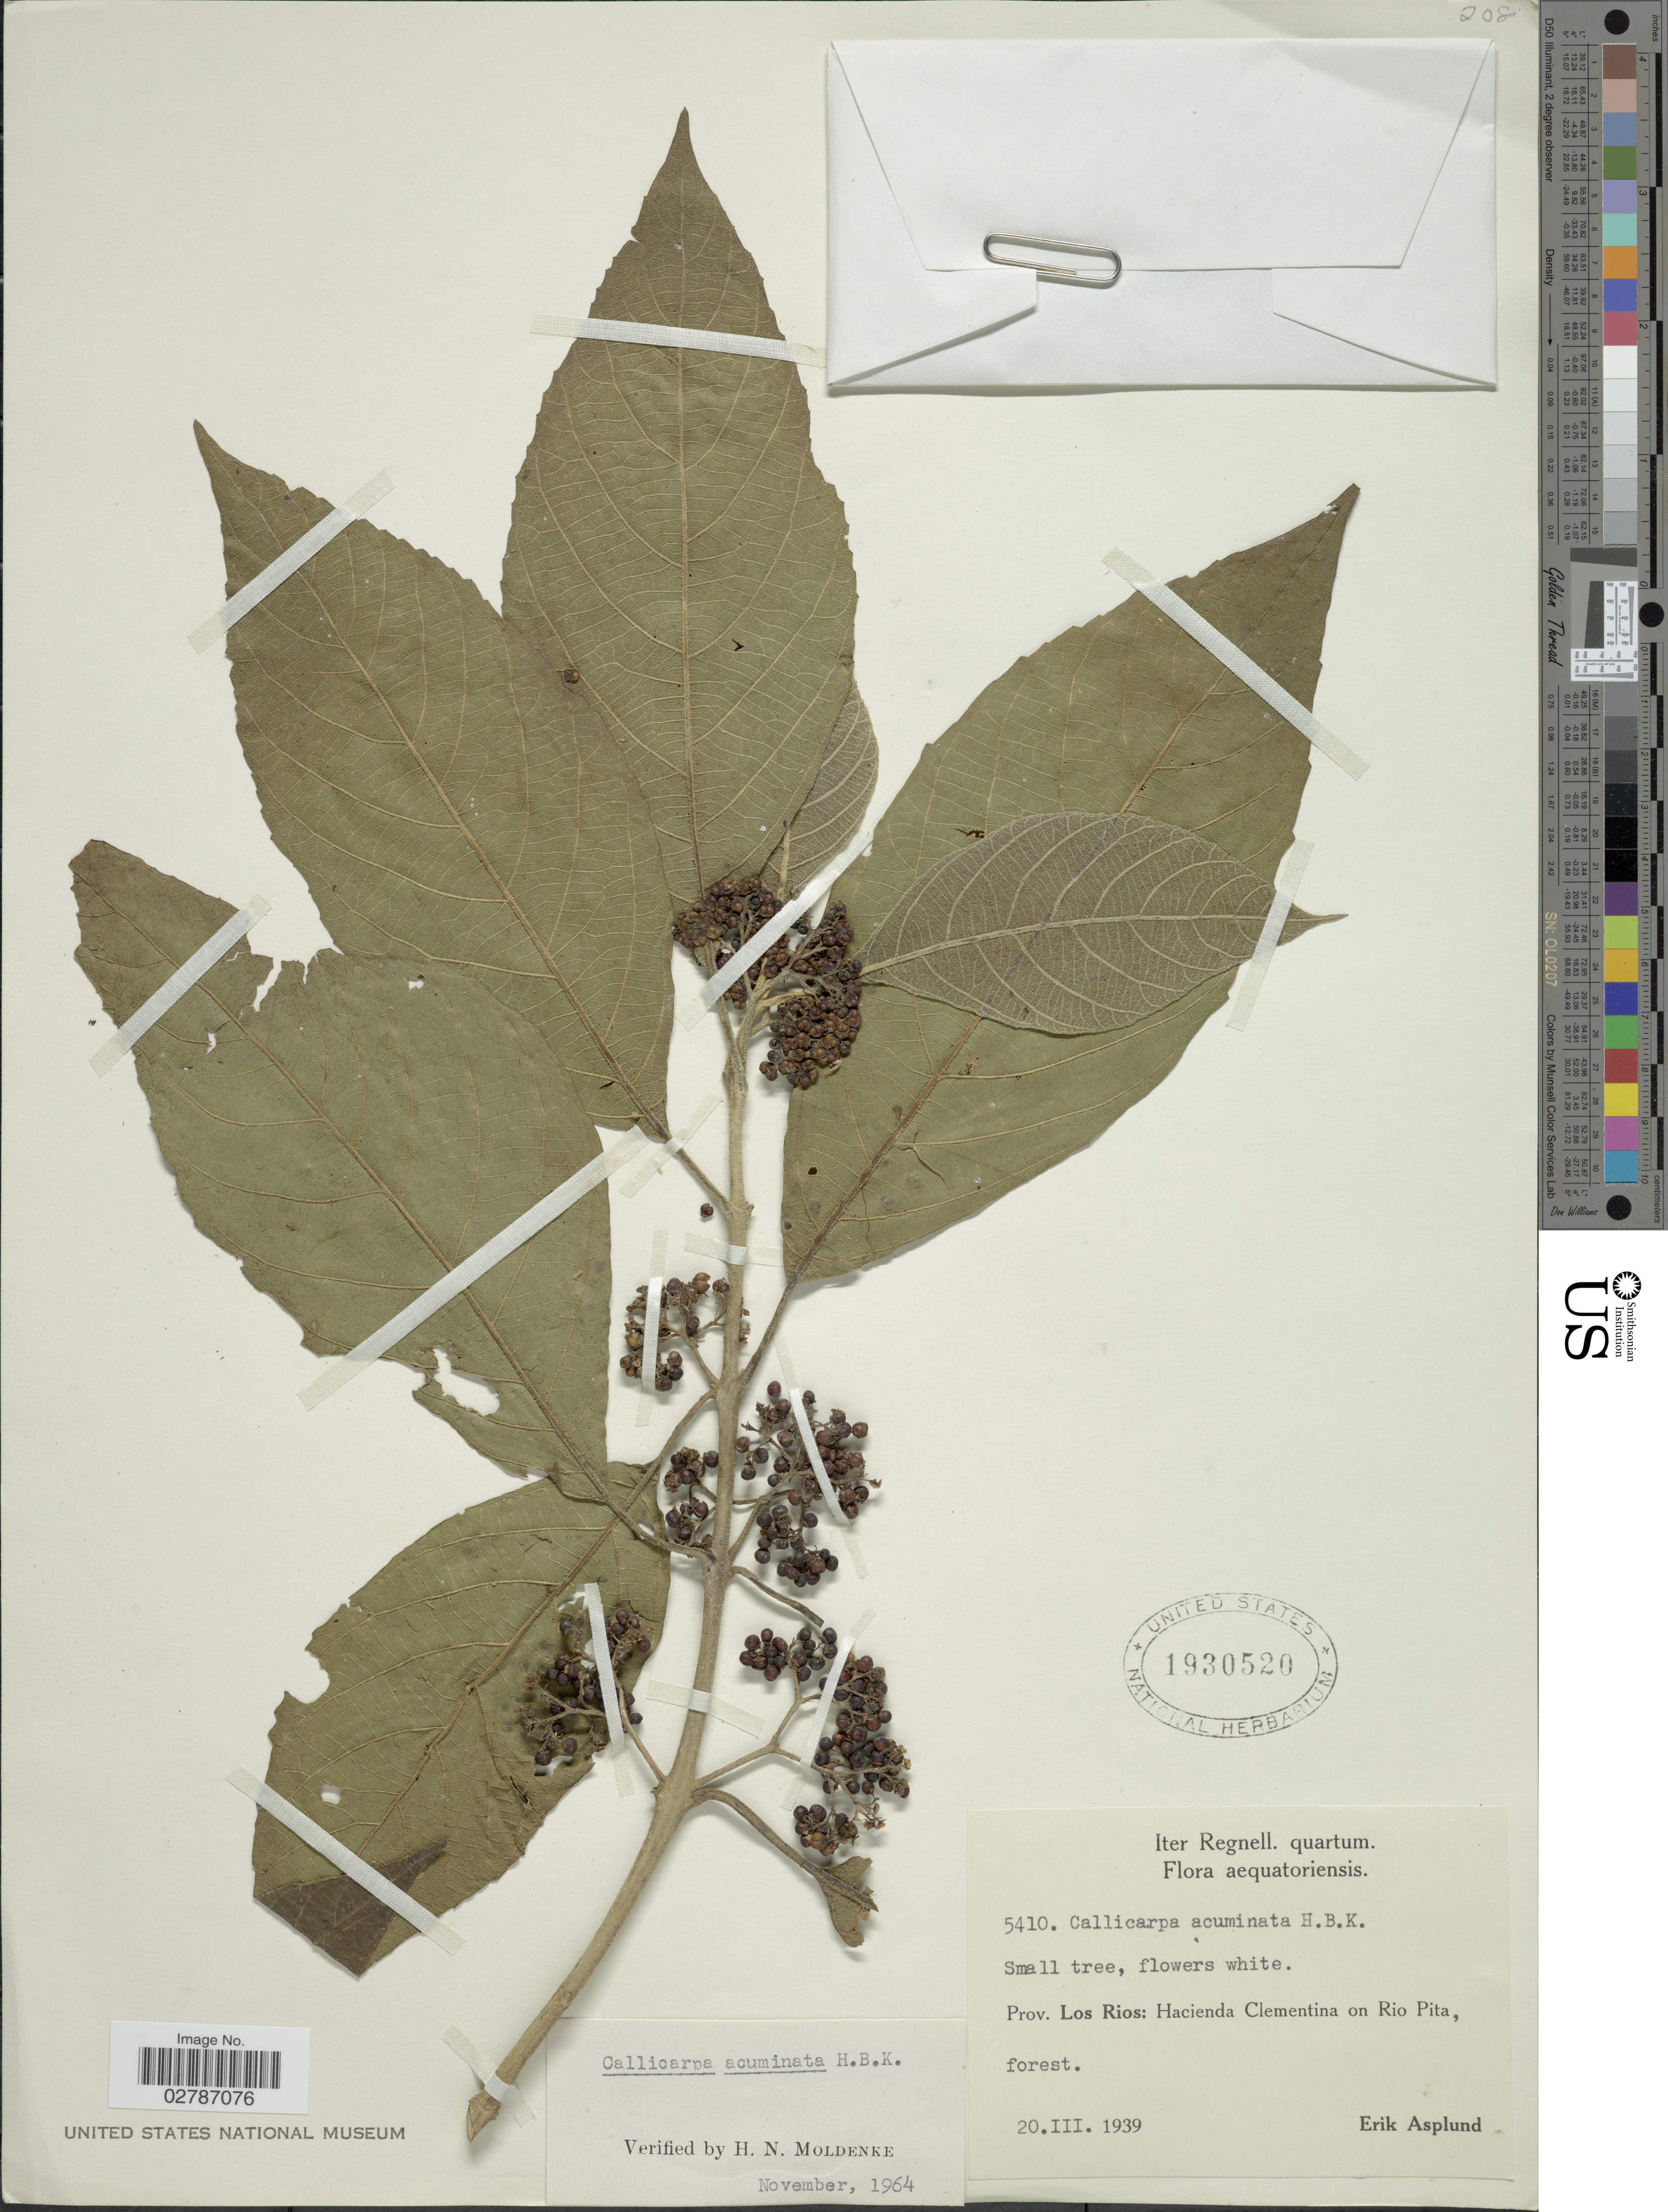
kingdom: Plantae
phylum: Tracheophyta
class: Magnoliopsida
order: Lamiales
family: Lamiaceae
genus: Callicarpa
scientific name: Callicarpa acuminata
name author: Kunth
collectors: E. Asplund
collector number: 5410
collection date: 1939-03-20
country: Ecuador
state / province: Los Ríos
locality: Hacienda Clementina on Rio Pita, forest.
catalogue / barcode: US 1930520